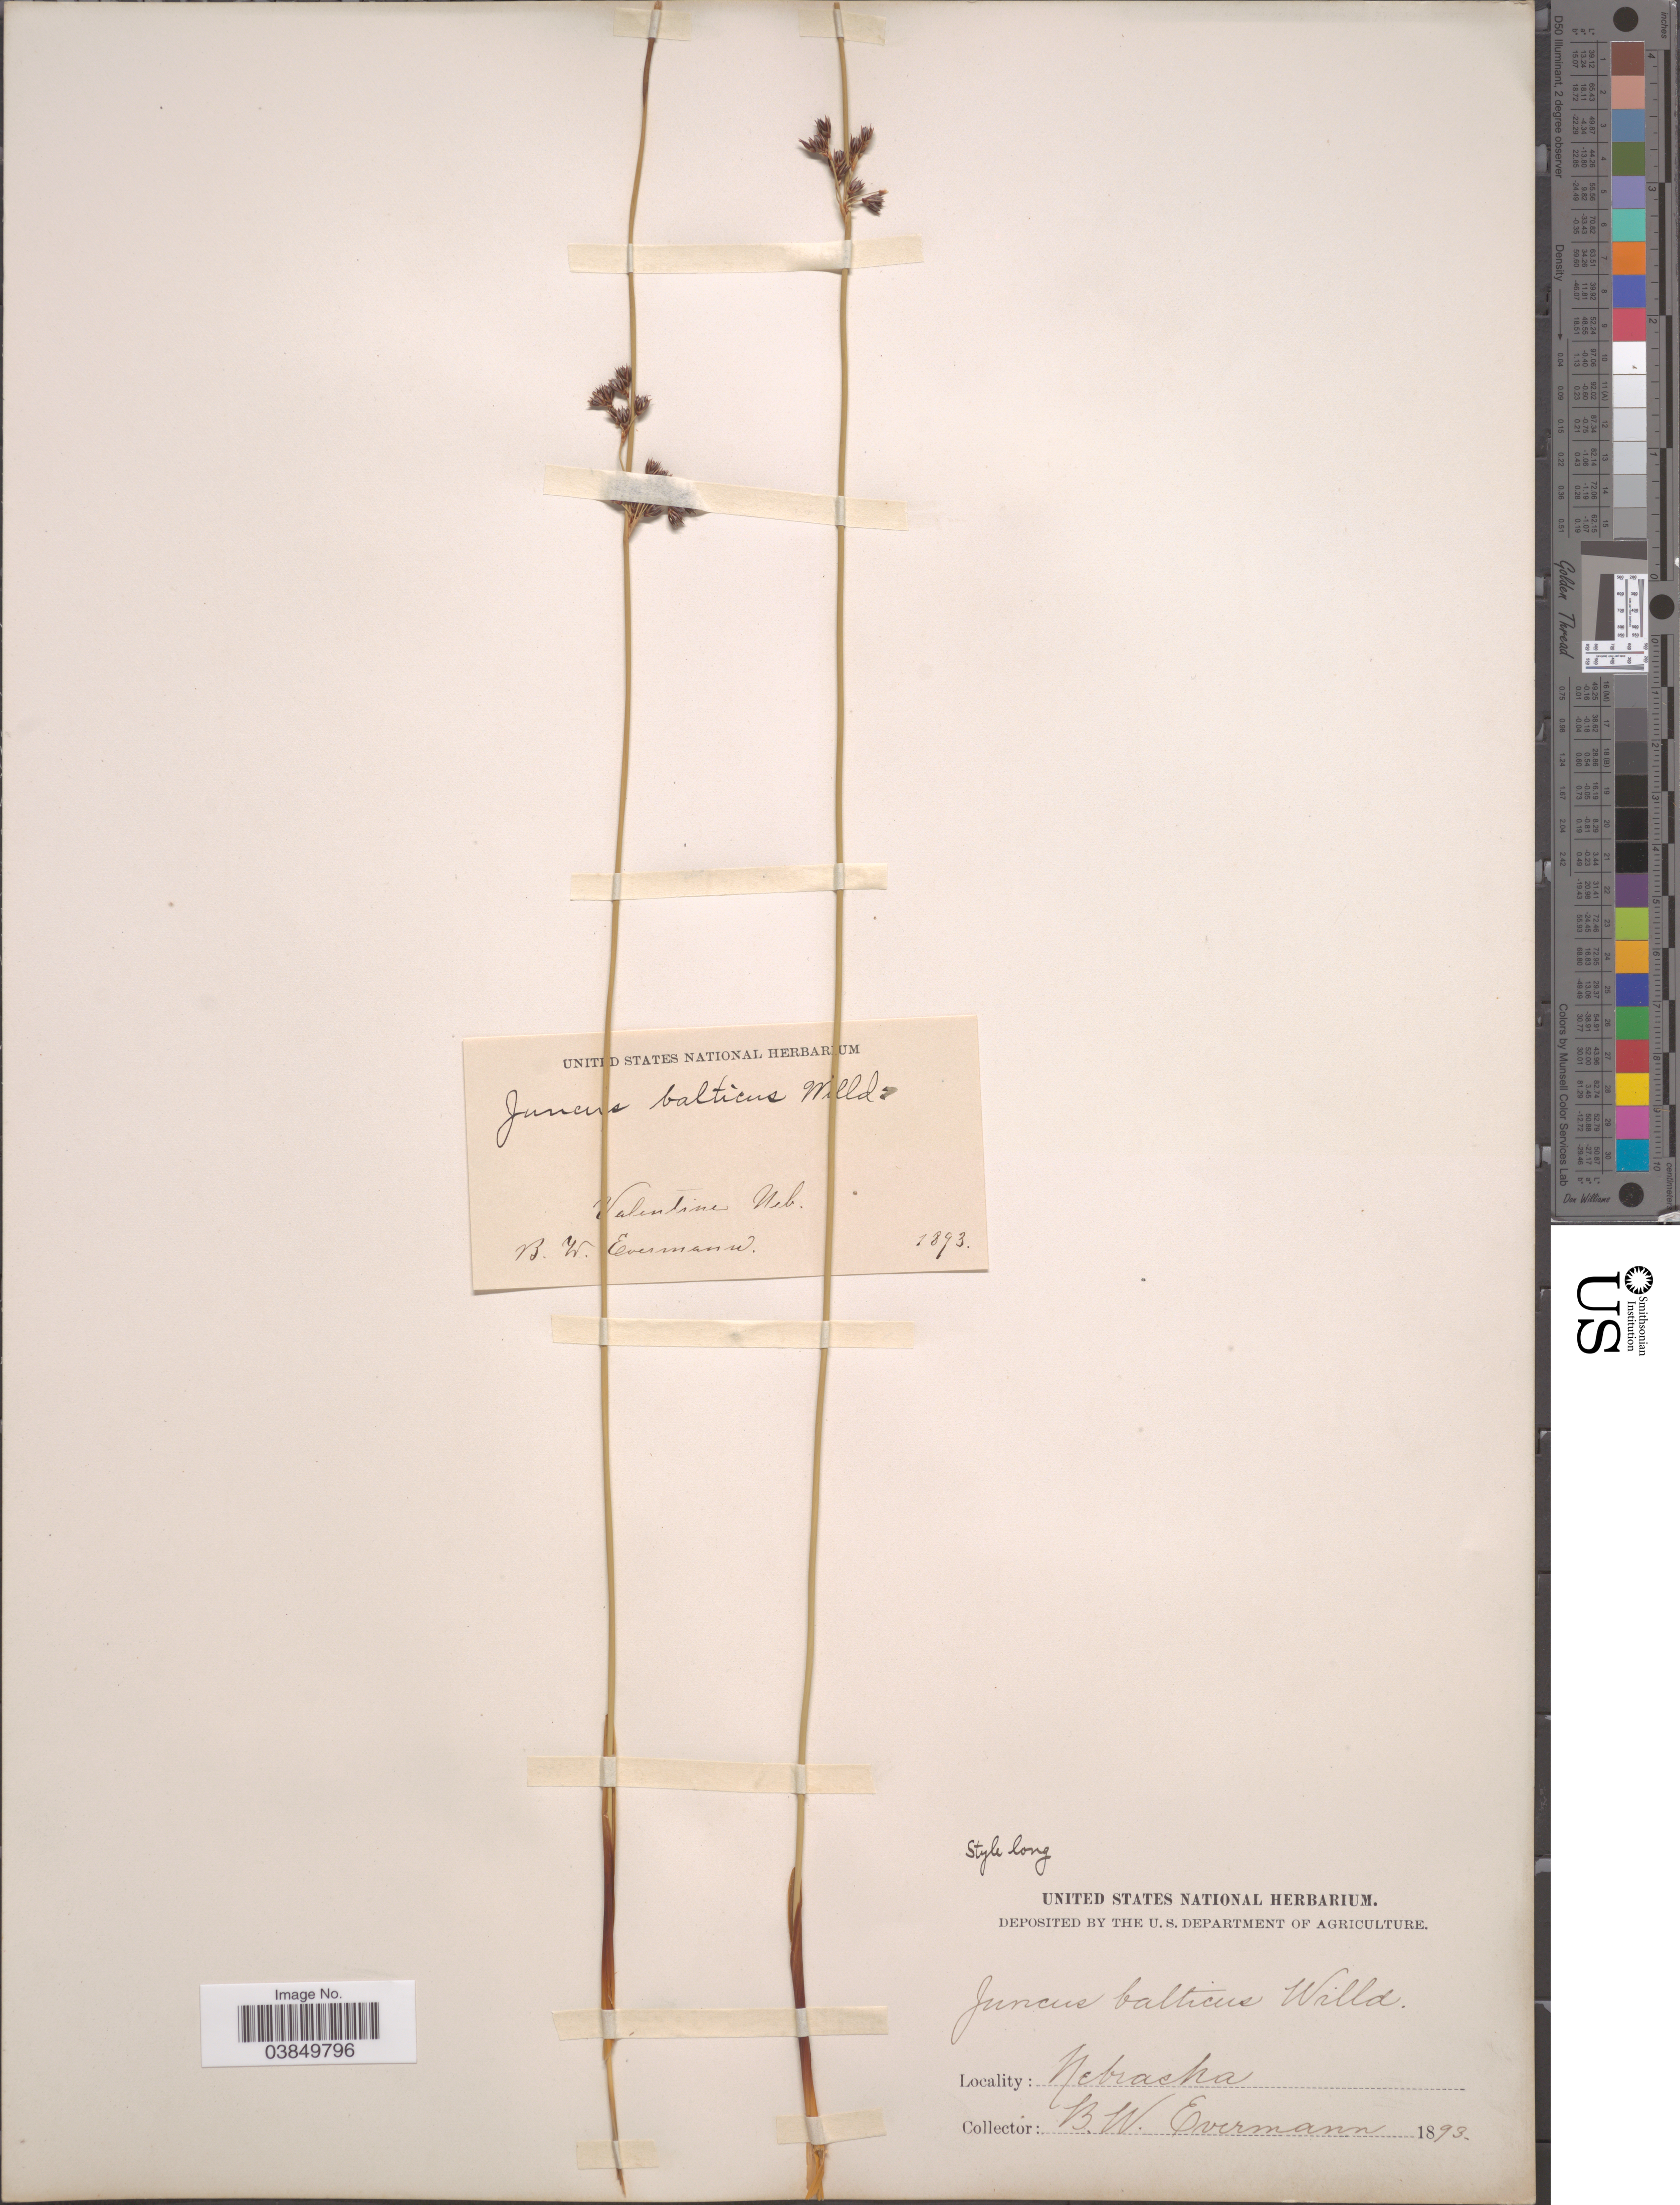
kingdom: Plantae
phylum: Tracheophyta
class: Liliopsida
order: Poales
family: Juncaceae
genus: Juncus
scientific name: Juncus balticus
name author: Willd.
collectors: B. W. Evermann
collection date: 1893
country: United States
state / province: Nebraska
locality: Valentine.